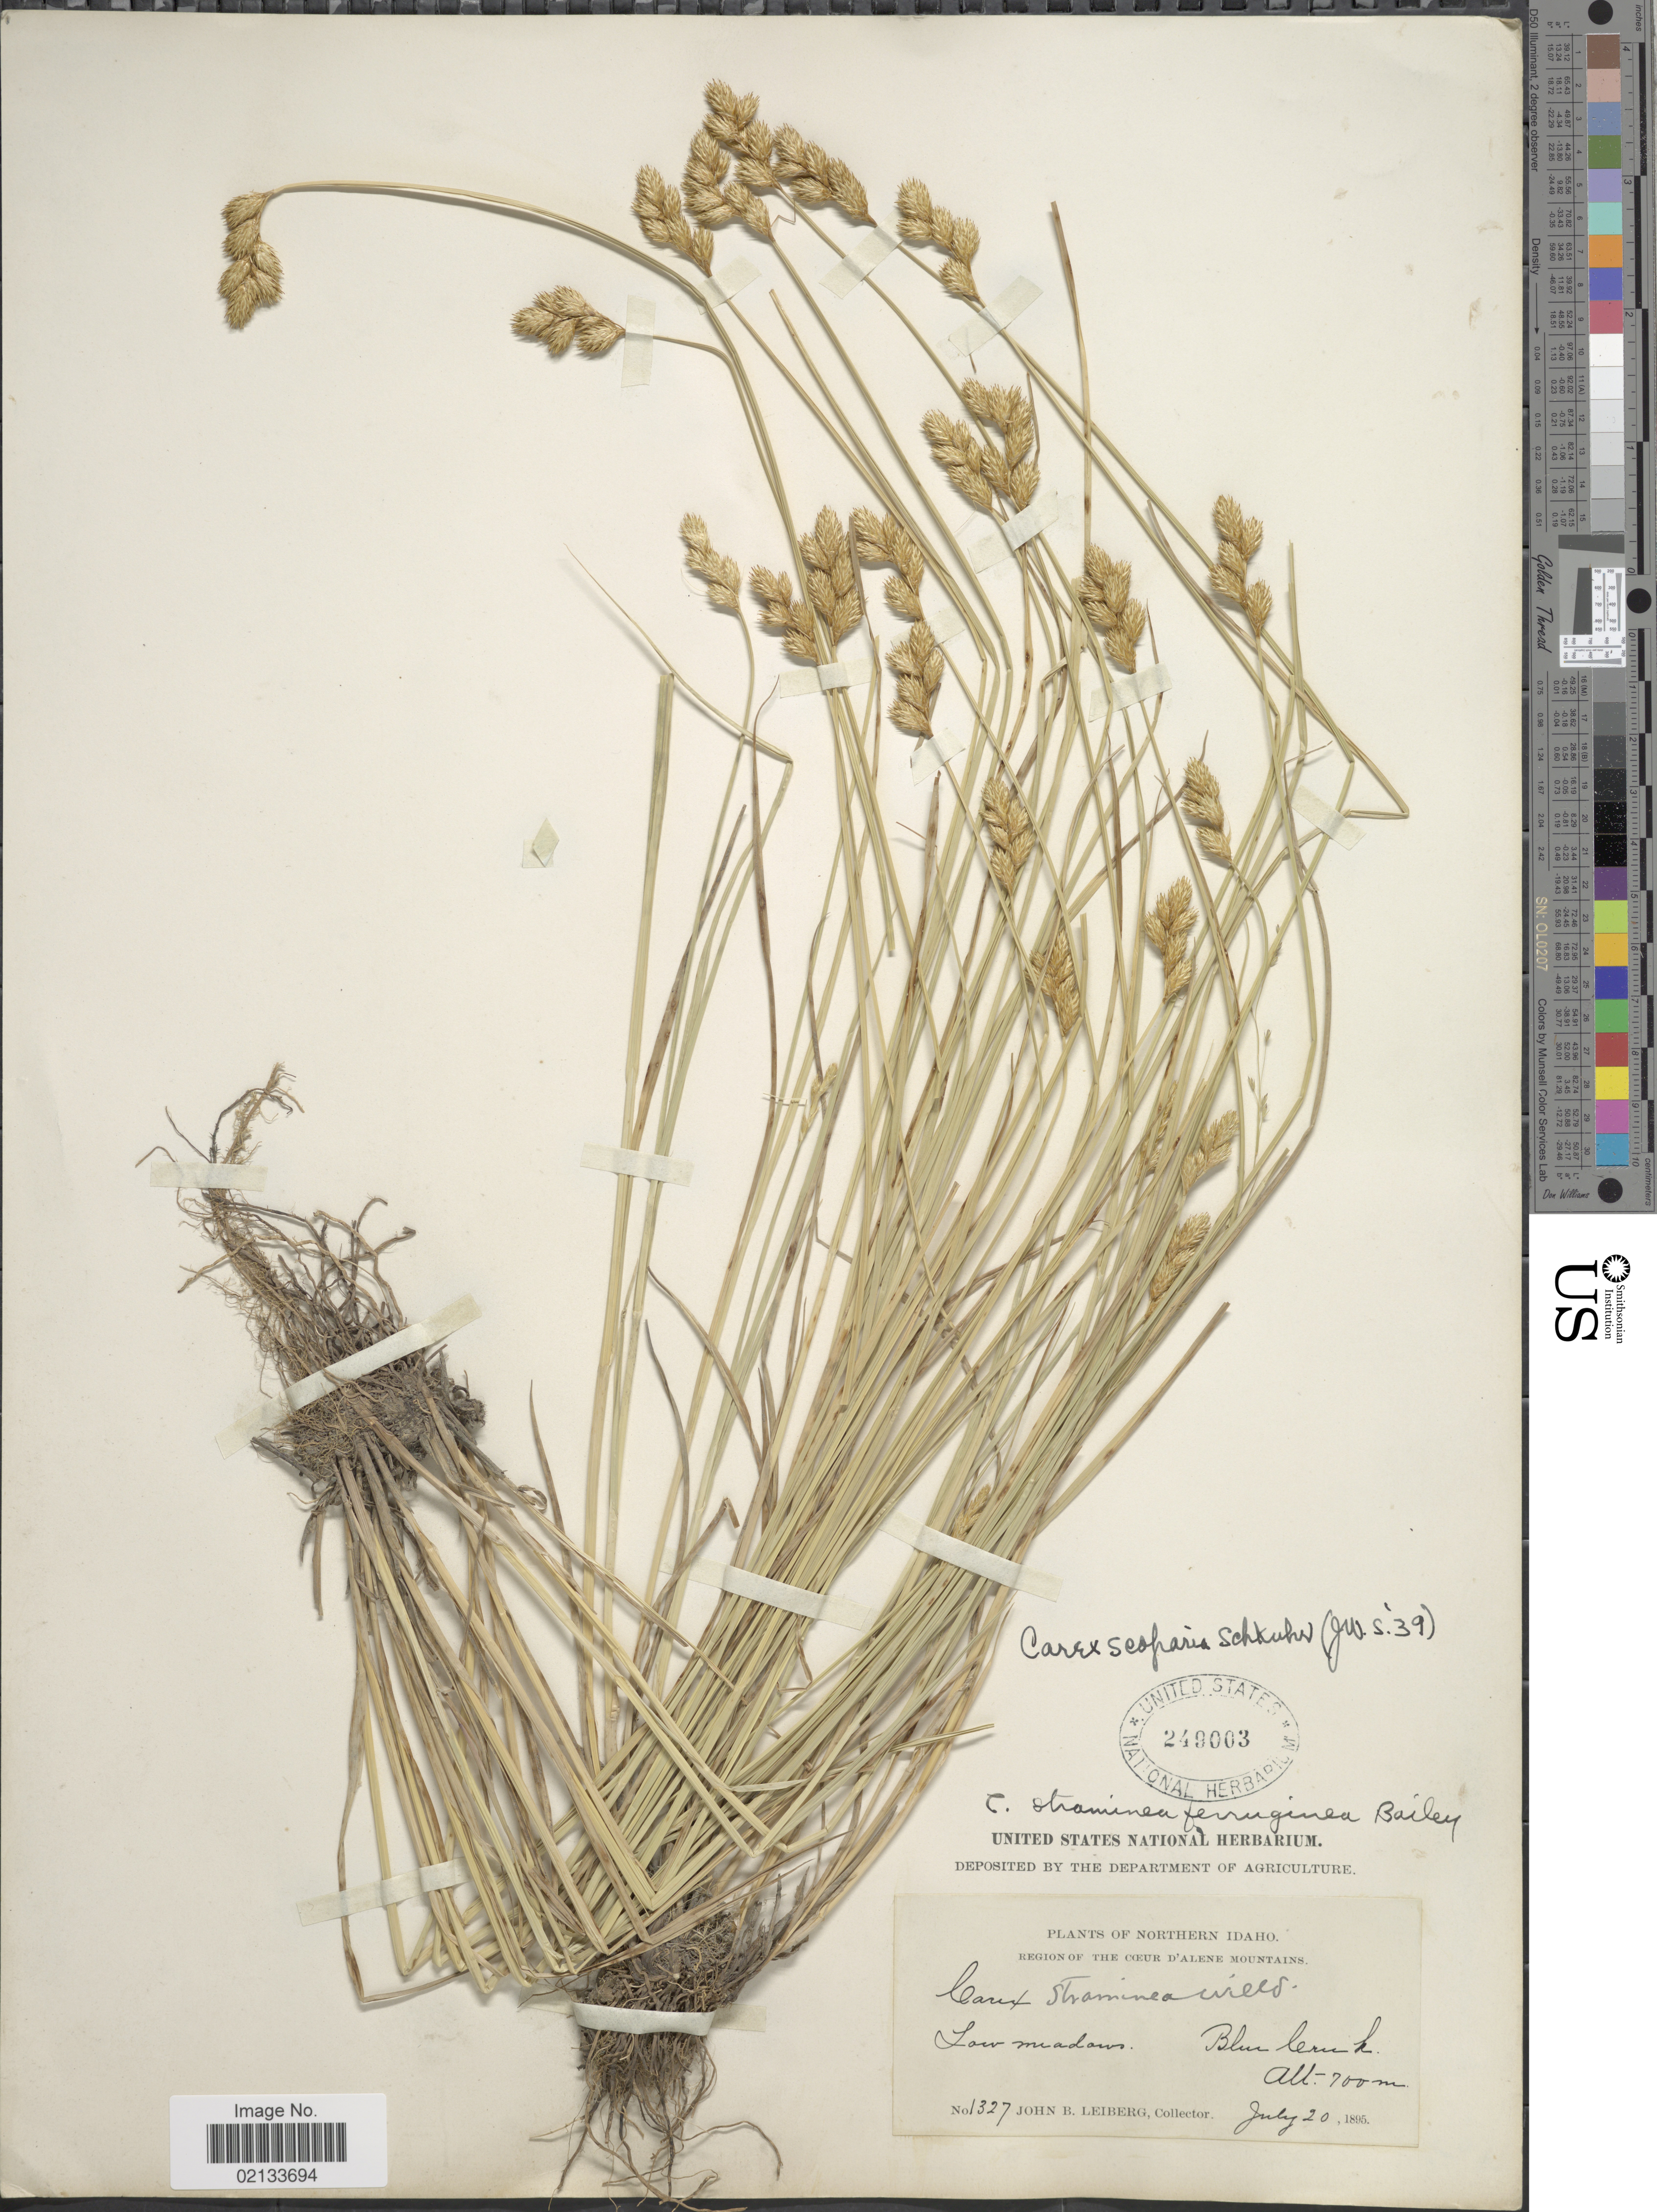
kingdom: Plantae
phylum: Tracheophyta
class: Liliopsida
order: Poales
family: Cyperaceae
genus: Carex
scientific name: Carex scoparia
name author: Schkuhr ex Willd.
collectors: J. Leiberg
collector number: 1327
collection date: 1895-07-20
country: United States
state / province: Idaho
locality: Northern Idaho, Region of The Cæur D'Alene Mountains, Low meadows, Blue Creek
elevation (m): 700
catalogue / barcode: US 249003